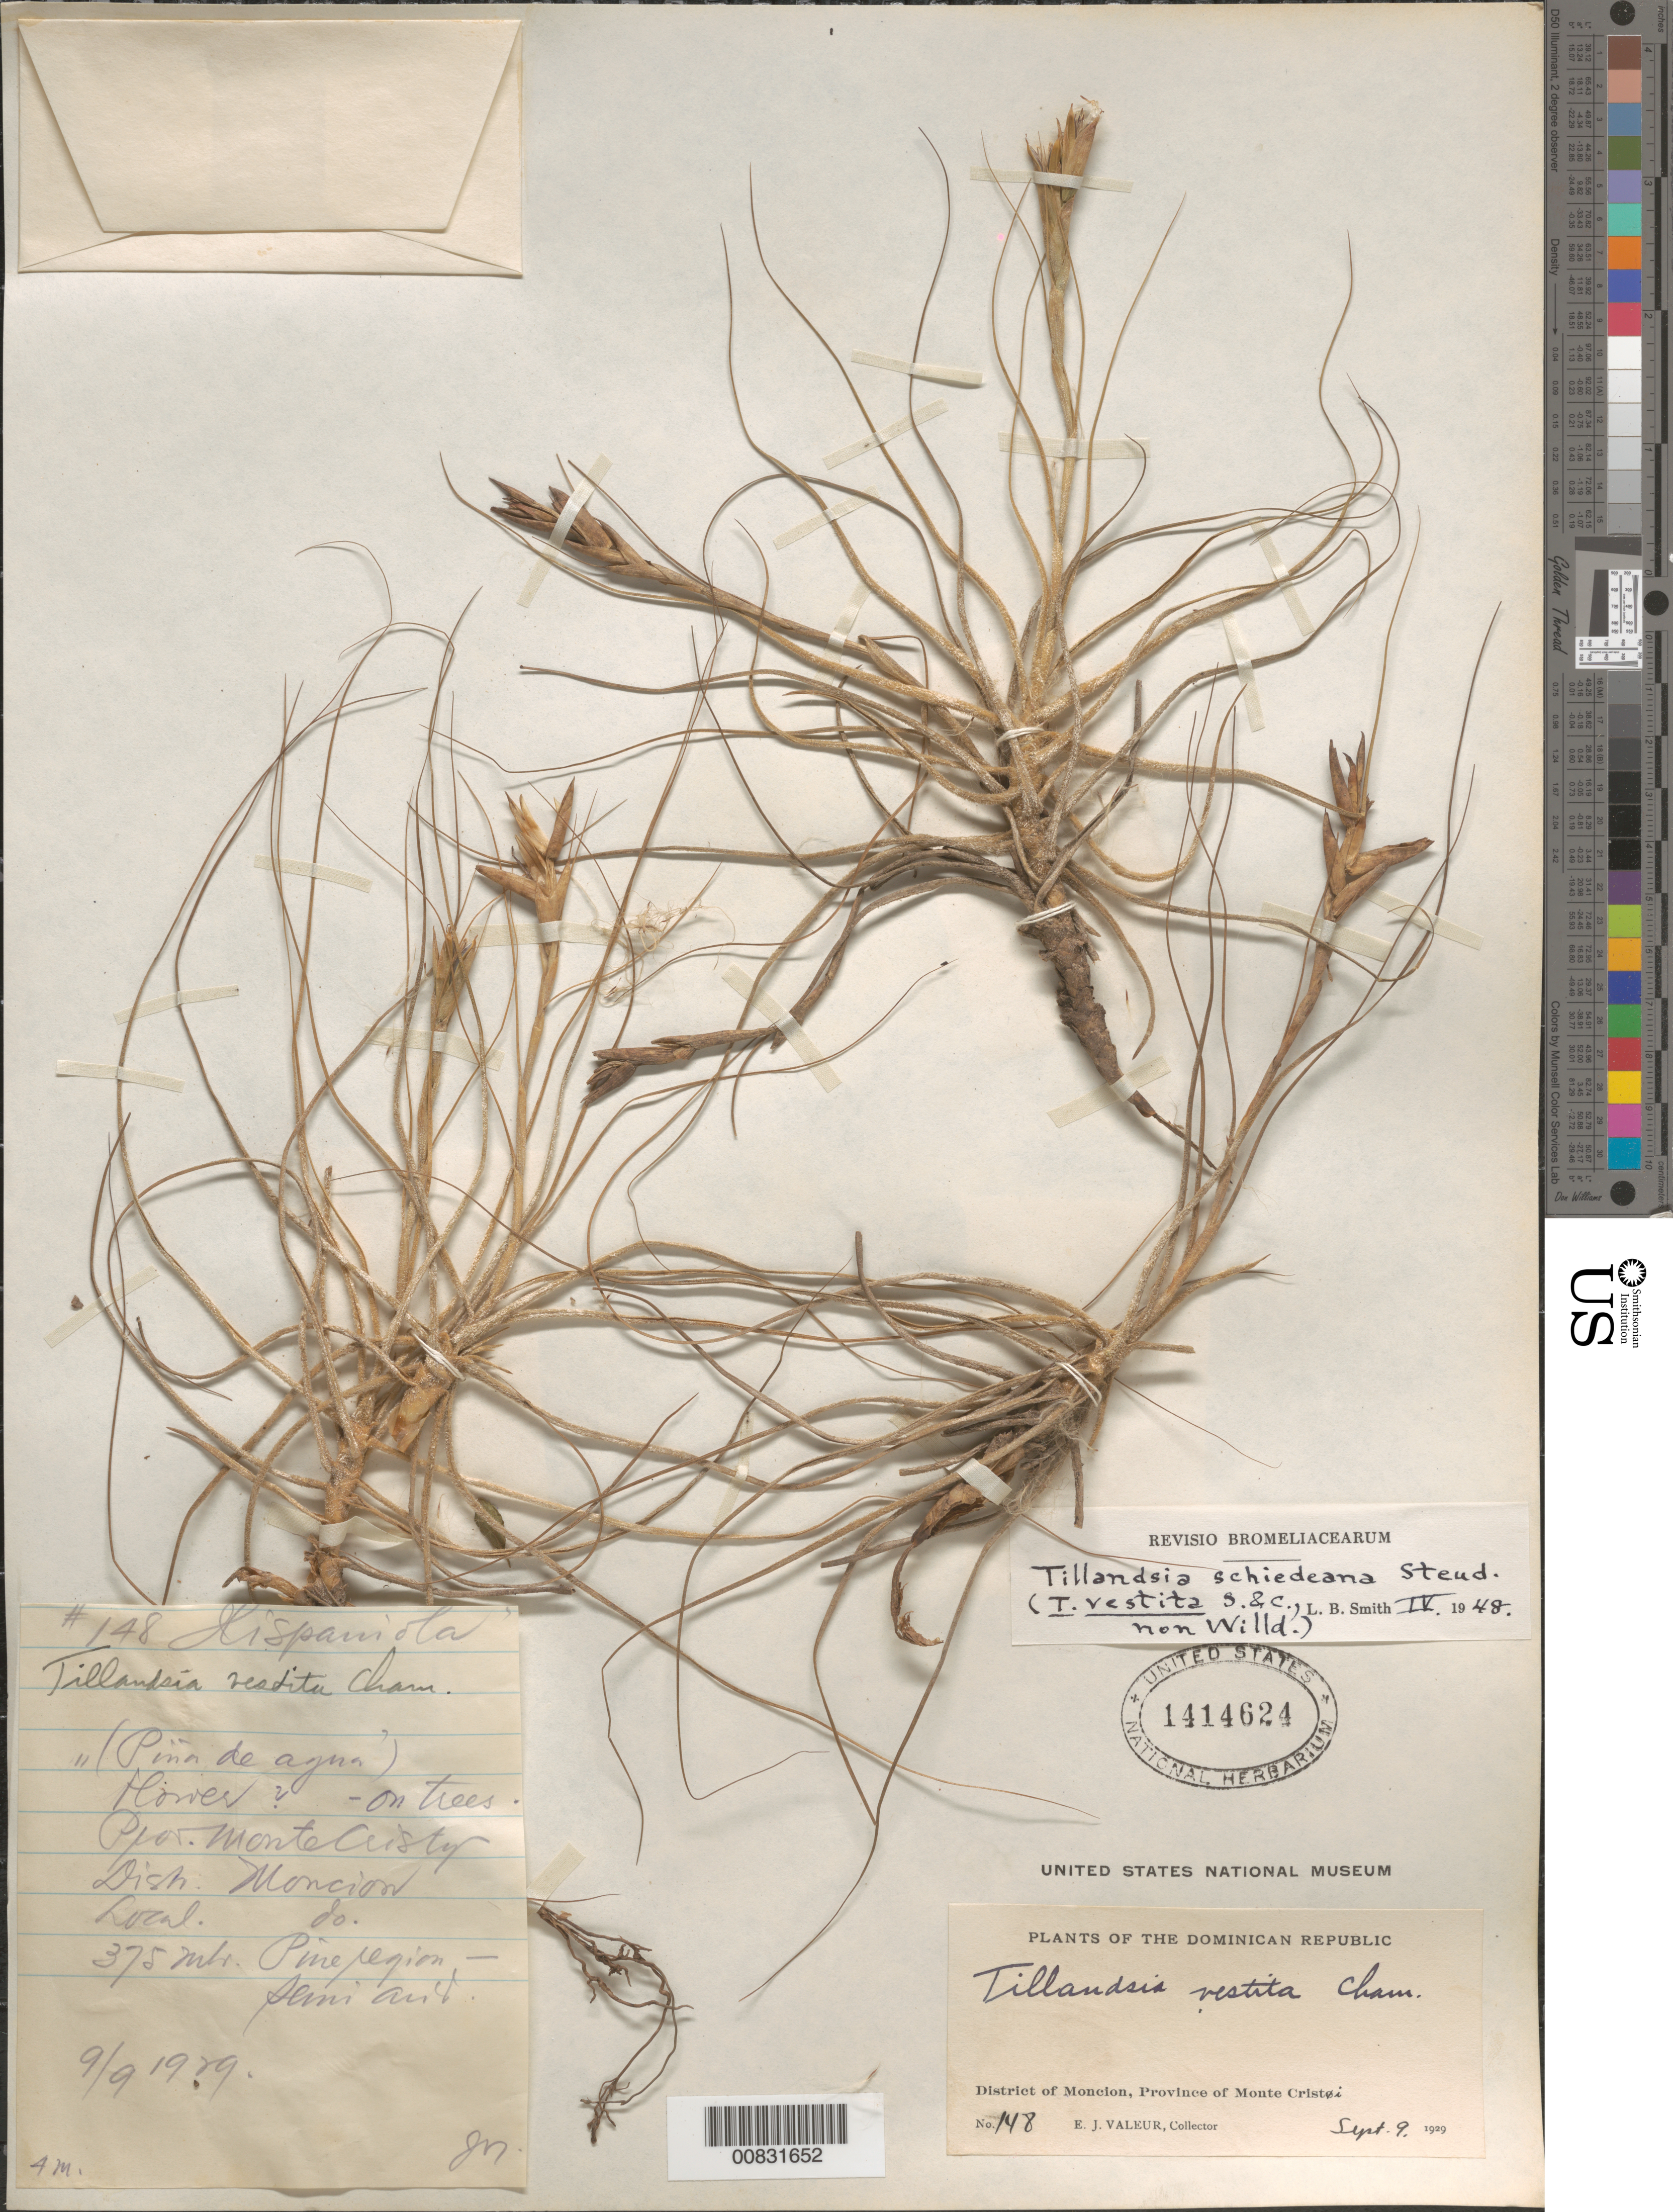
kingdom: Plantae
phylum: Tracheophyta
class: Liliopsida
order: Poales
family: Bromeliaceae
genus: Tillandsia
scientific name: Tillandsia schiedeana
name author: Steud.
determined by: Smith, Lyman B., (US), NMNH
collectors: E. Valeur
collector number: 148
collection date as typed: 09 Sep 1929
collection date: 1929-09-09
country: Dominican Republic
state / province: Monte Cristi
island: Hispaniola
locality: Distr. of Monción, Prov. of Montecristi.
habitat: On trees. Semi arid Pine region.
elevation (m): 375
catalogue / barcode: US 1414624